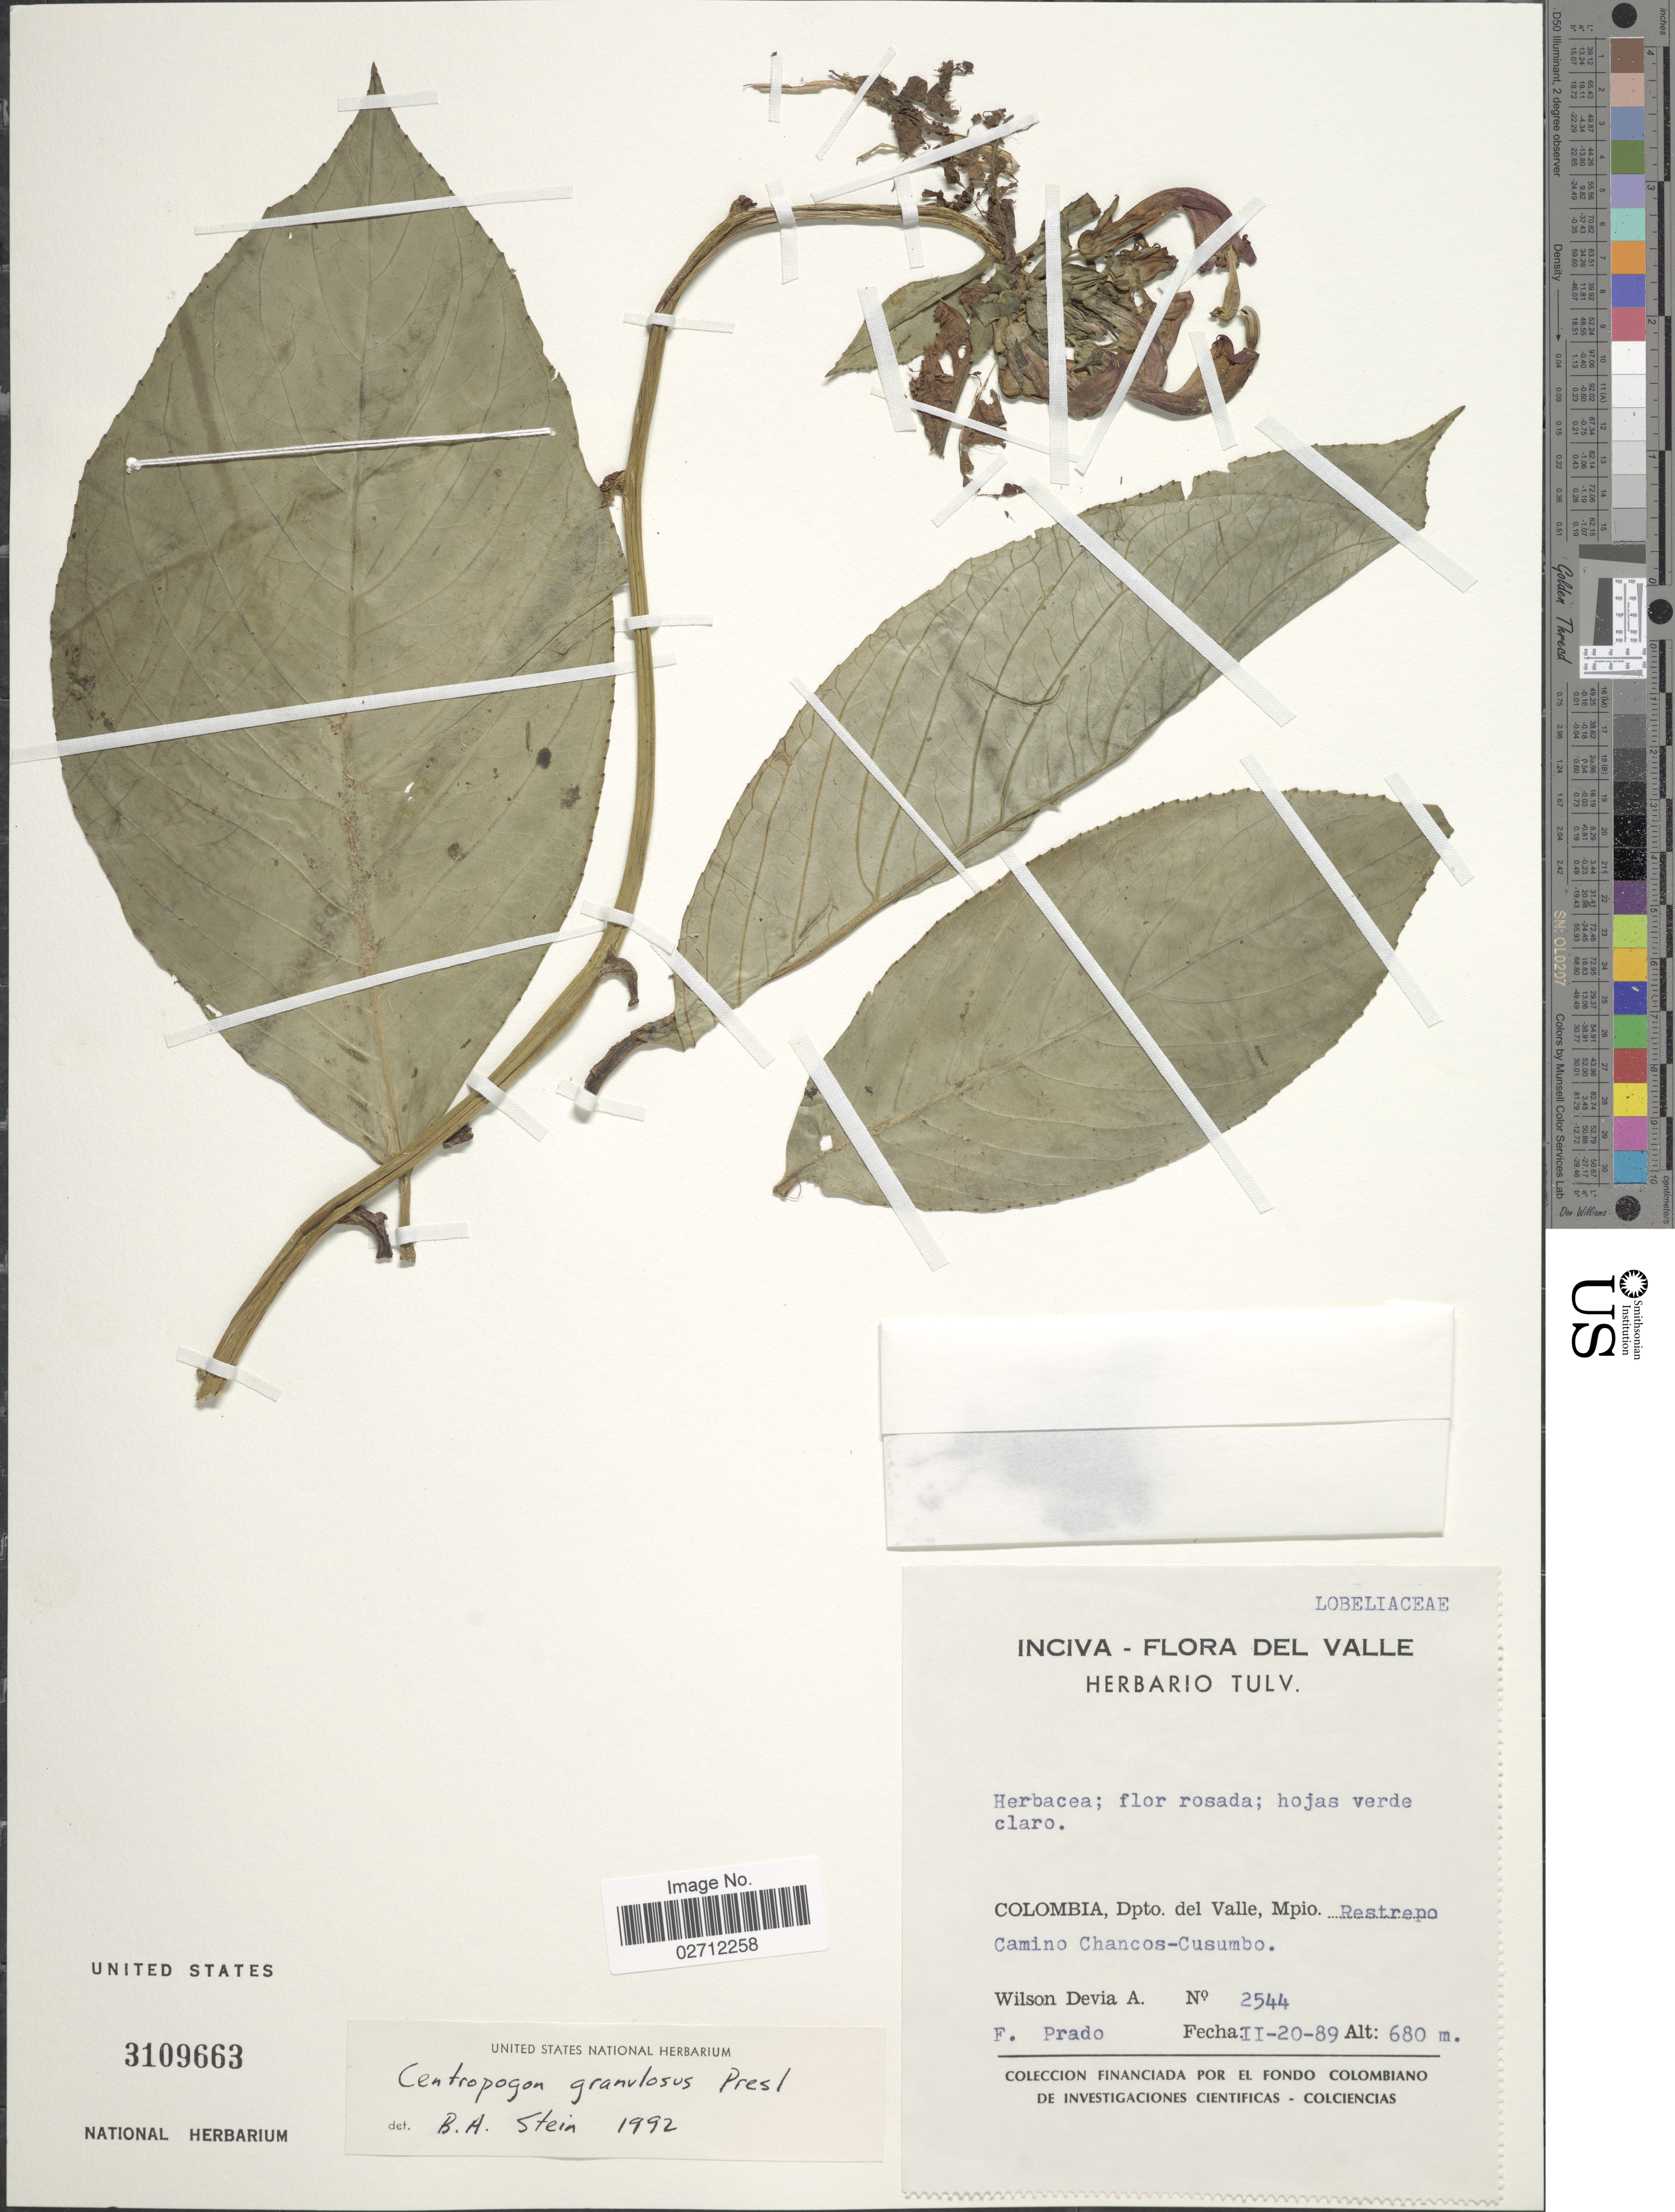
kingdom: Plantae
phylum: Tracheophyta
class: Magnoliopsida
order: Asterales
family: Campanulaceae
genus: Centropogon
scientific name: Centropogon granulosus subsp. granulosus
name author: C. Presl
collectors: W. Devia A. & F. Prado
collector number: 2544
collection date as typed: Transcribed d/m/y: 20/2/89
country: Colombia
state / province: Valle del Cauca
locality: Dpto. del Valle, Mpio. Restrepo Camino Chancos-Cusumbo.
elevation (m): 680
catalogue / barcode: US 3109663